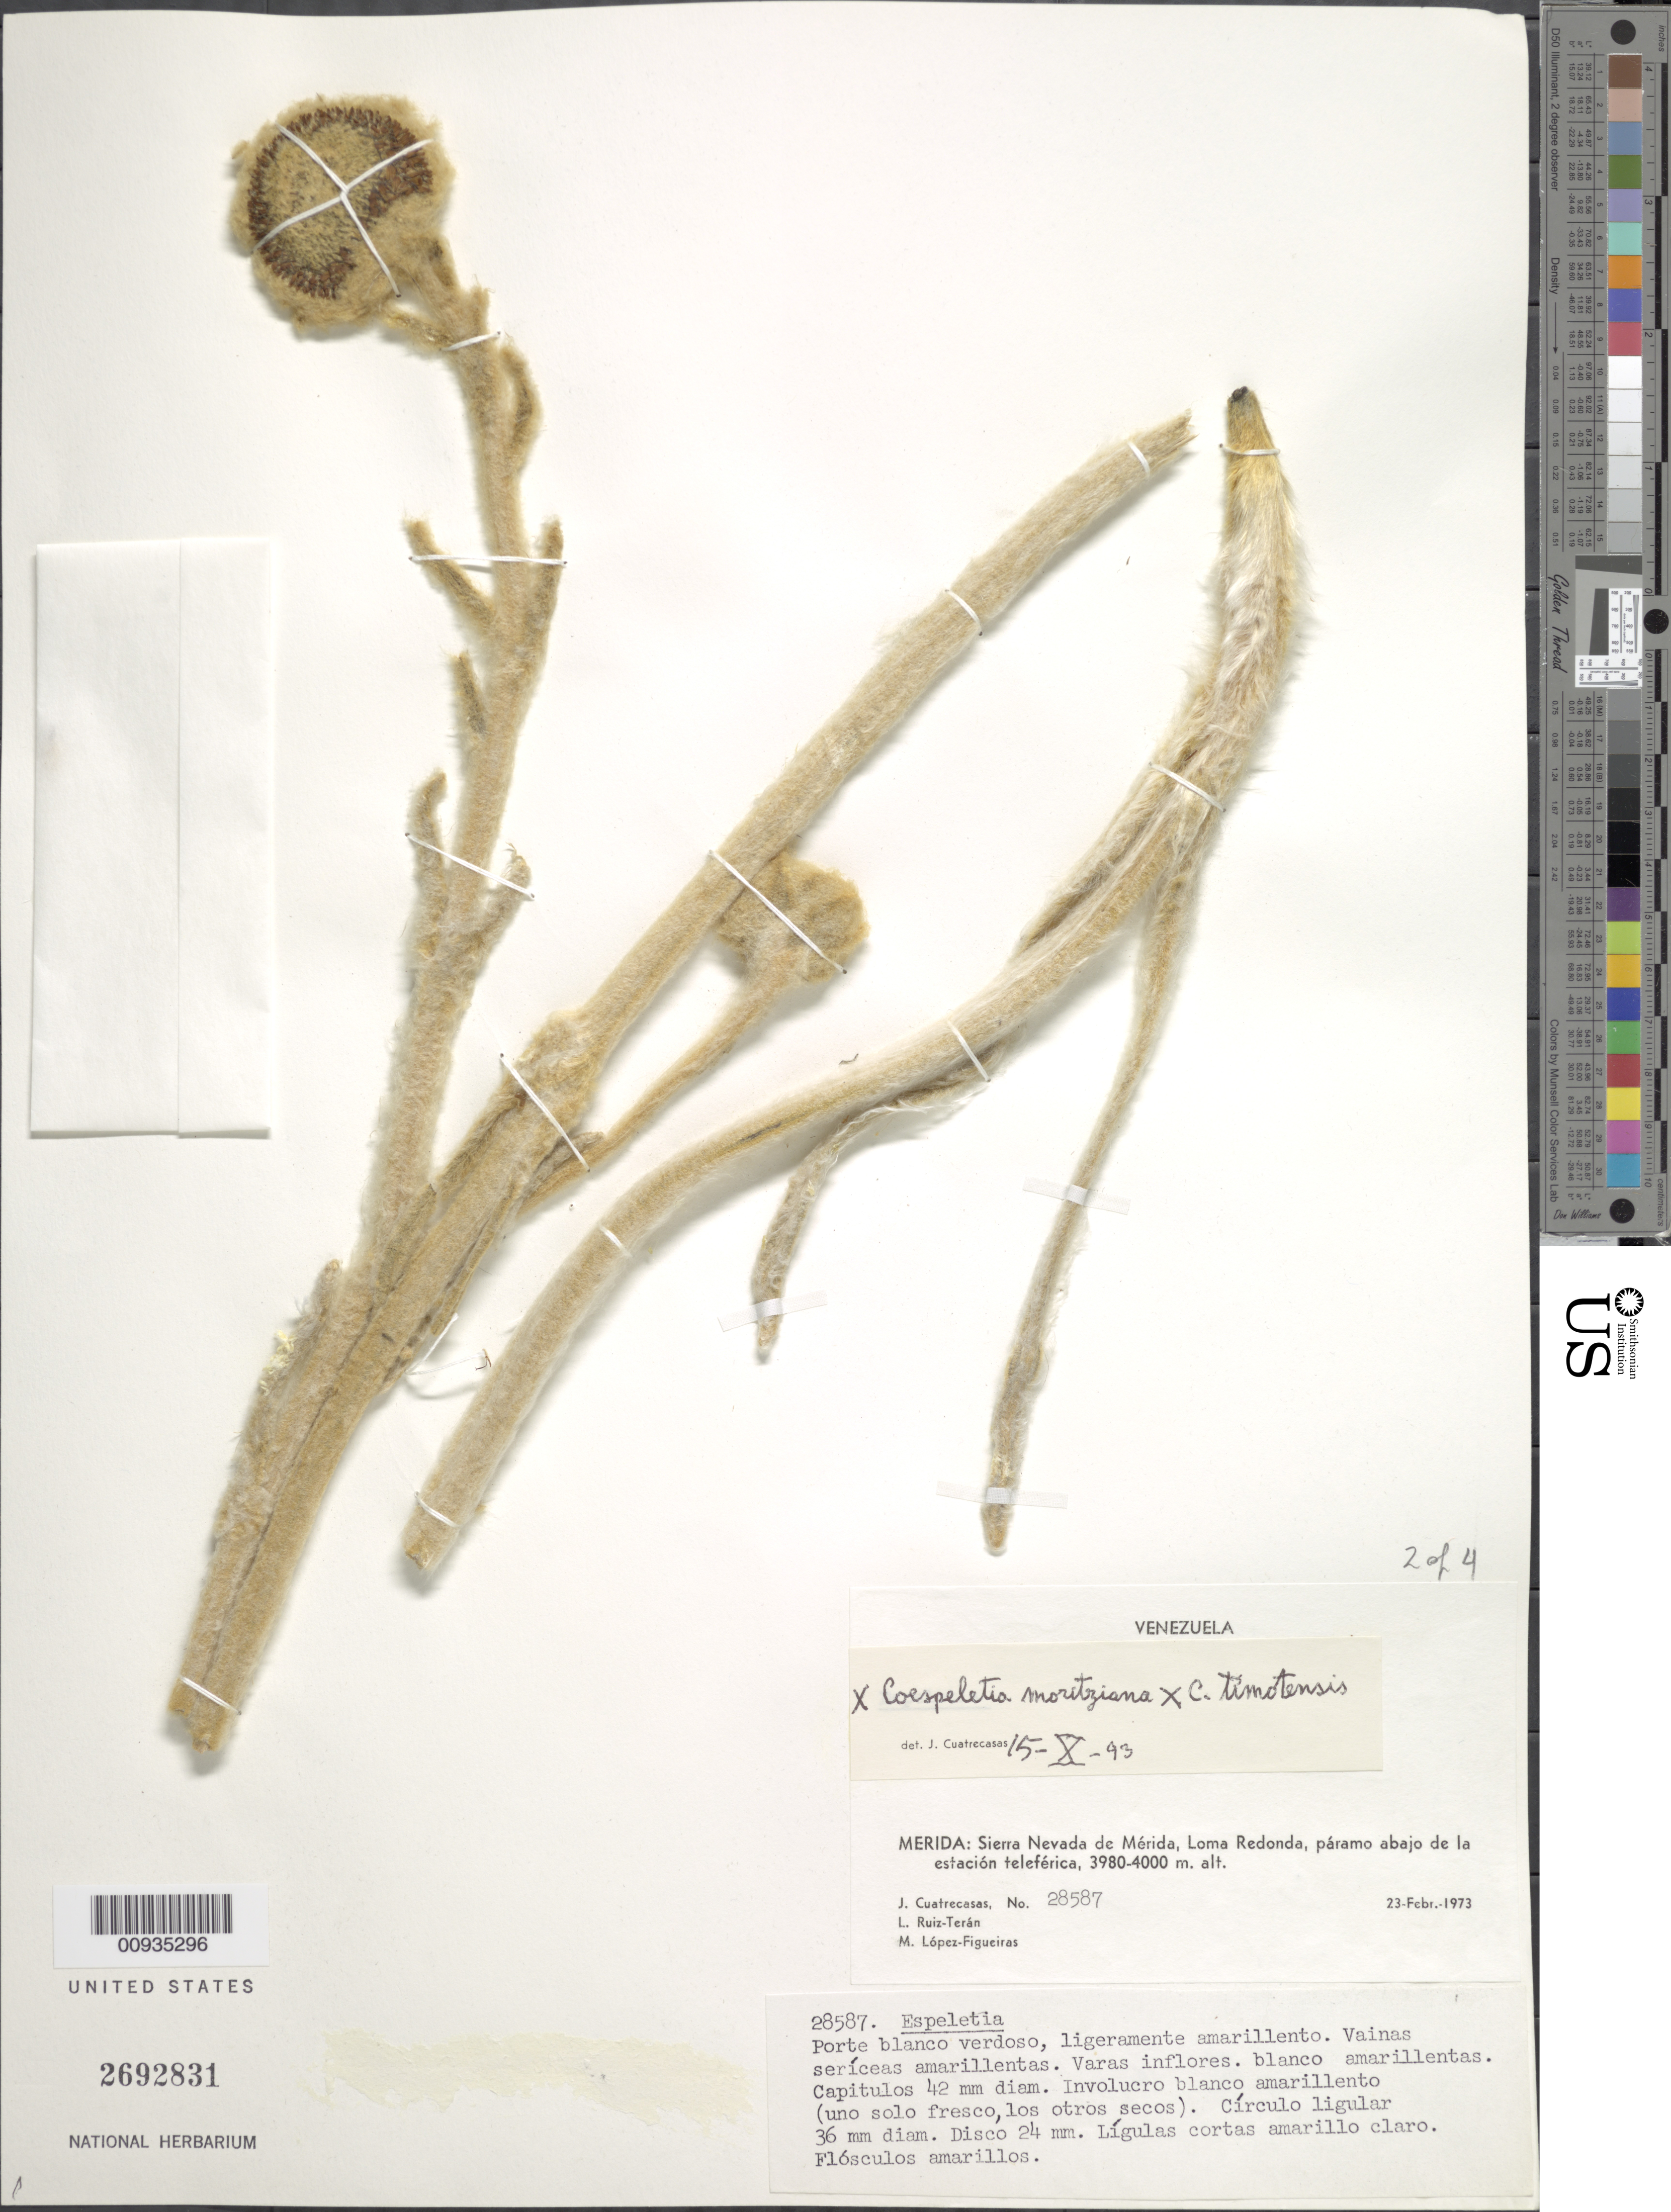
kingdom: Plantae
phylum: Tracheophyta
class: Magnoliopsida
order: Asterales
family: Asteraceae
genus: Coespeletia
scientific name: Coespeletia moritziana x C. timotensis (Cuatrec.) Cuatrec.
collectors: J. Cuatrecasas, L. E. Ruíz-Terán & M. López Figueiras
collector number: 28587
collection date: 1973-02-23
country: Venezuela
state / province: Mérida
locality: Sierra Nevada de Merida, Loma Redonda, paramo abajo de la estacion teleferica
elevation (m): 3980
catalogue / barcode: US 2692831